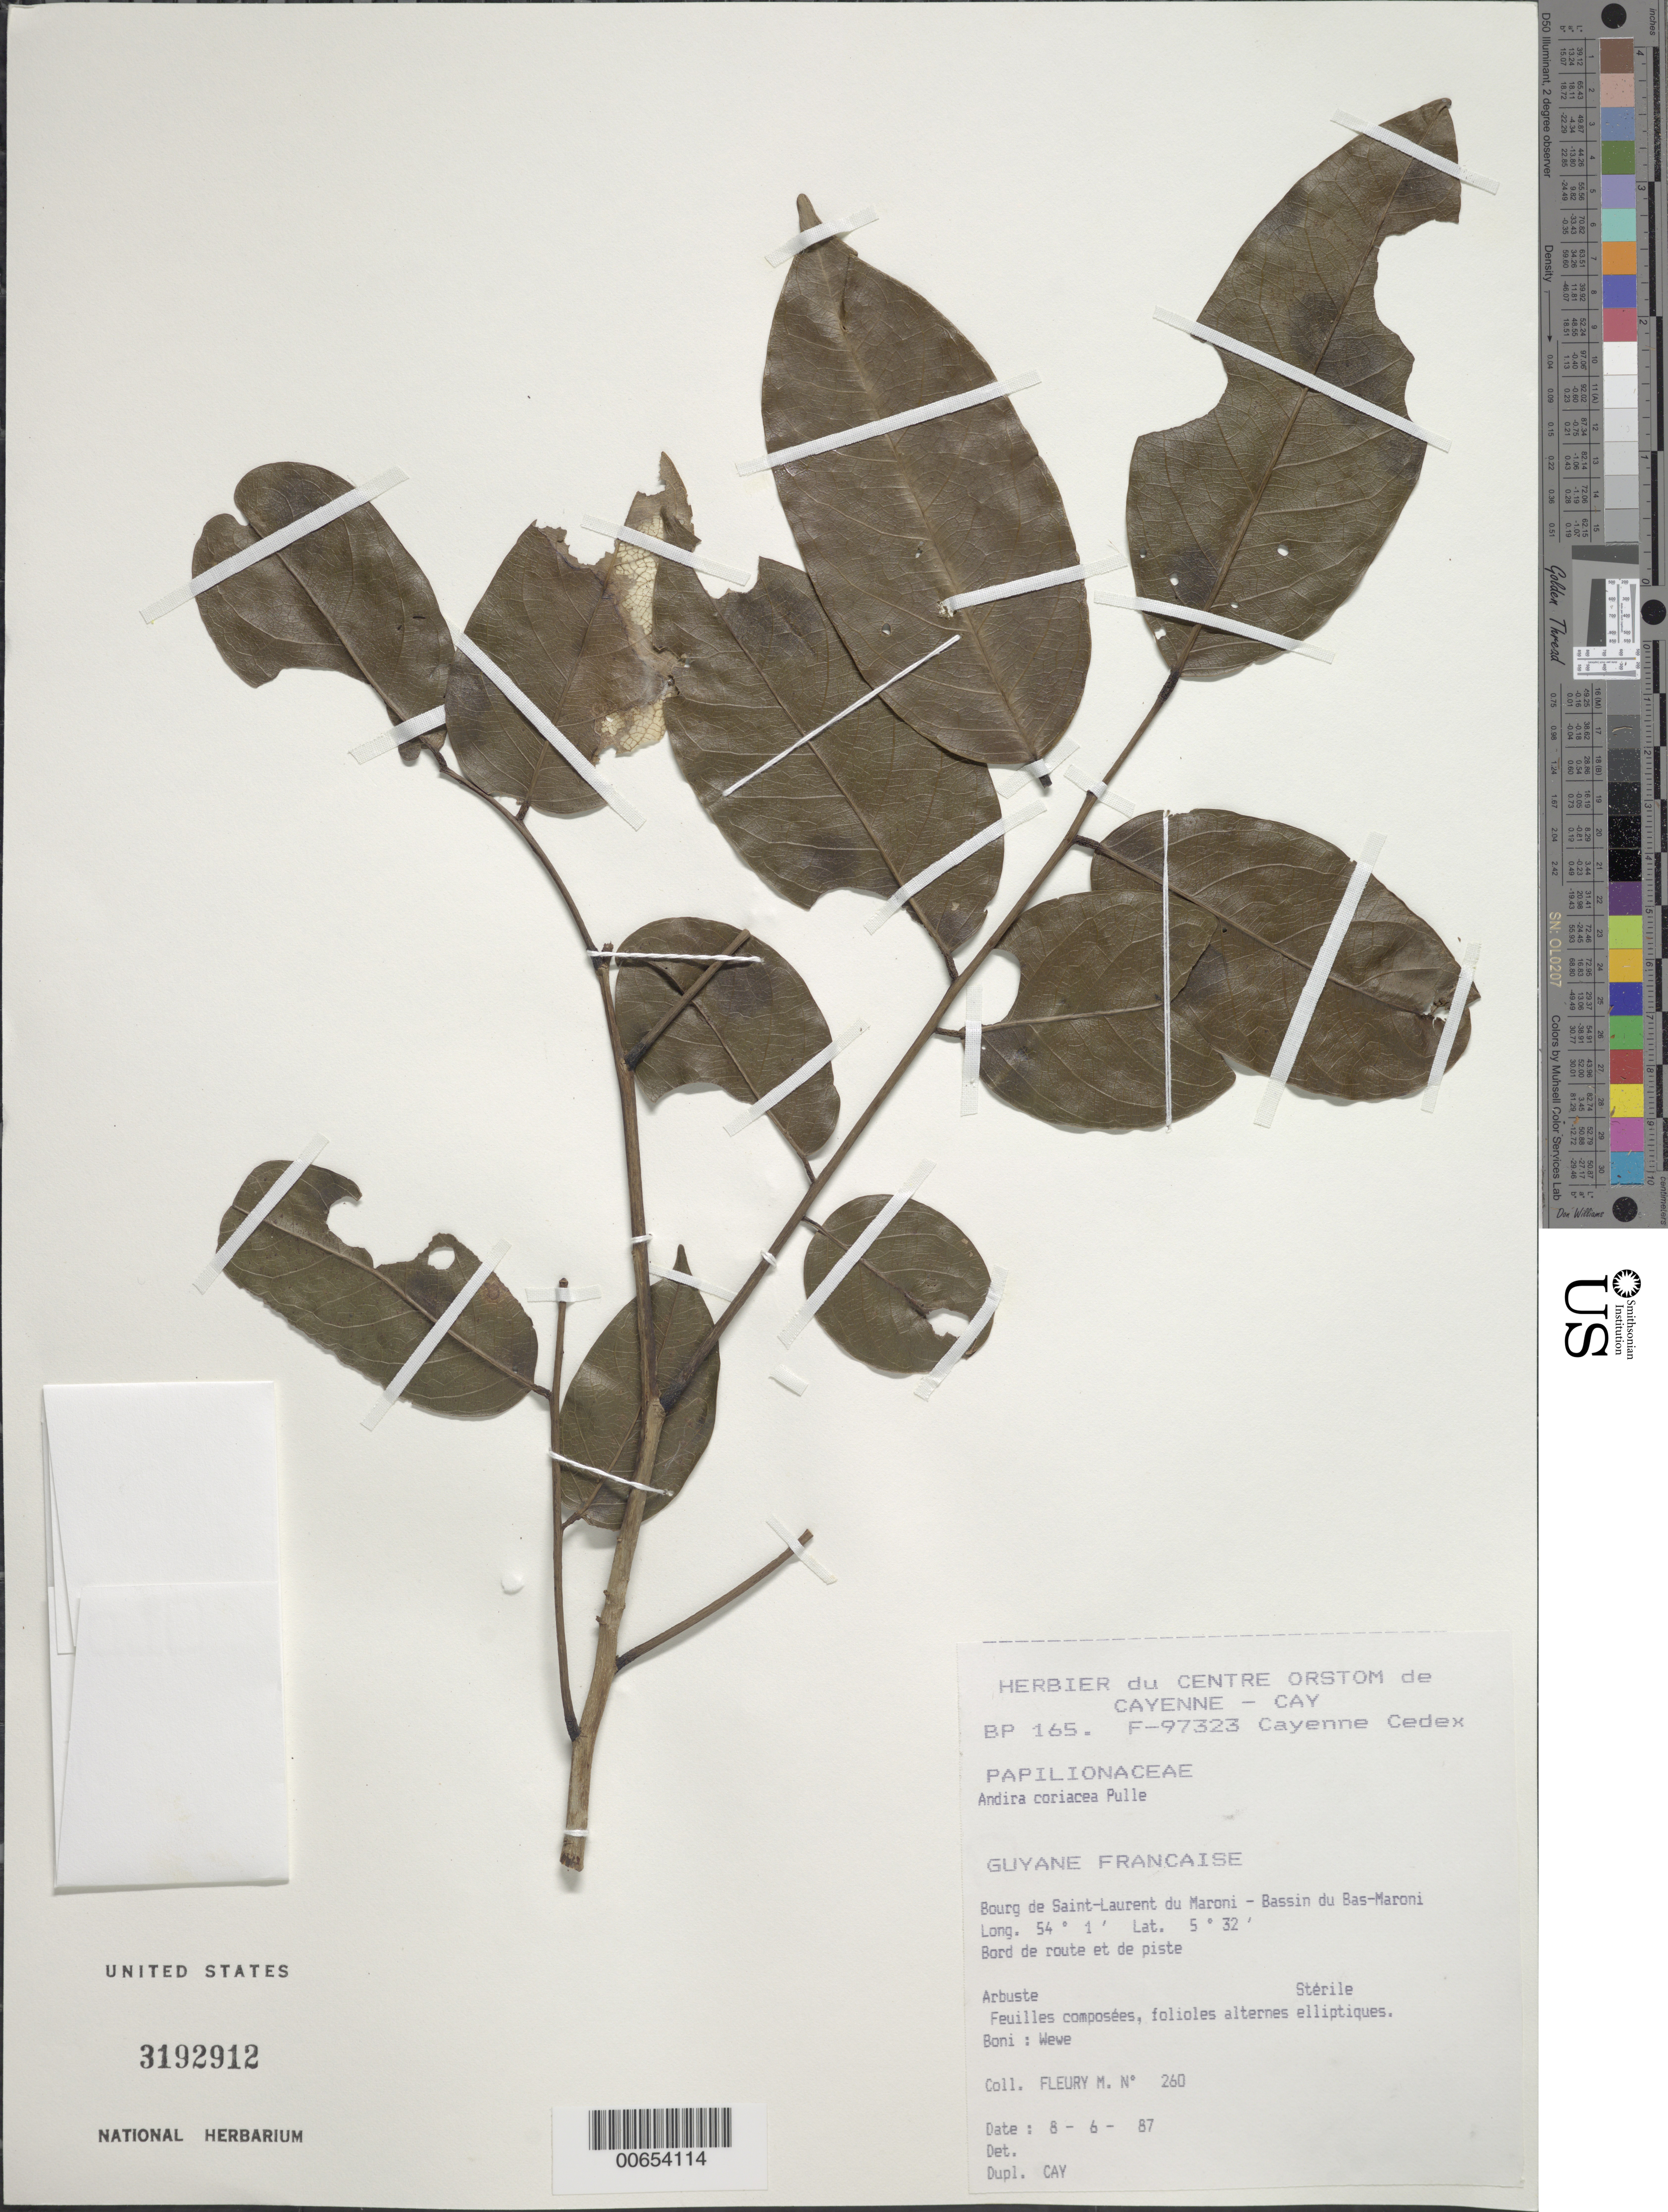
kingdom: Plantae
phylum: Tracheophyta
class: Magnoliopsida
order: Fabales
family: Fabaceae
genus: Andira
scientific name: Andira coriacea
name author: Pulle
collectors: M. Fleury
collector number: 260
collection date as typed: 8-Jun-87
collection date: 1987-06-08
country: French Guiana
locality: Commune de Saint-Laurent du Maroni, Bassin du Bas-Maroni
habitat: Along road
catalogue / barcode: US 3192912